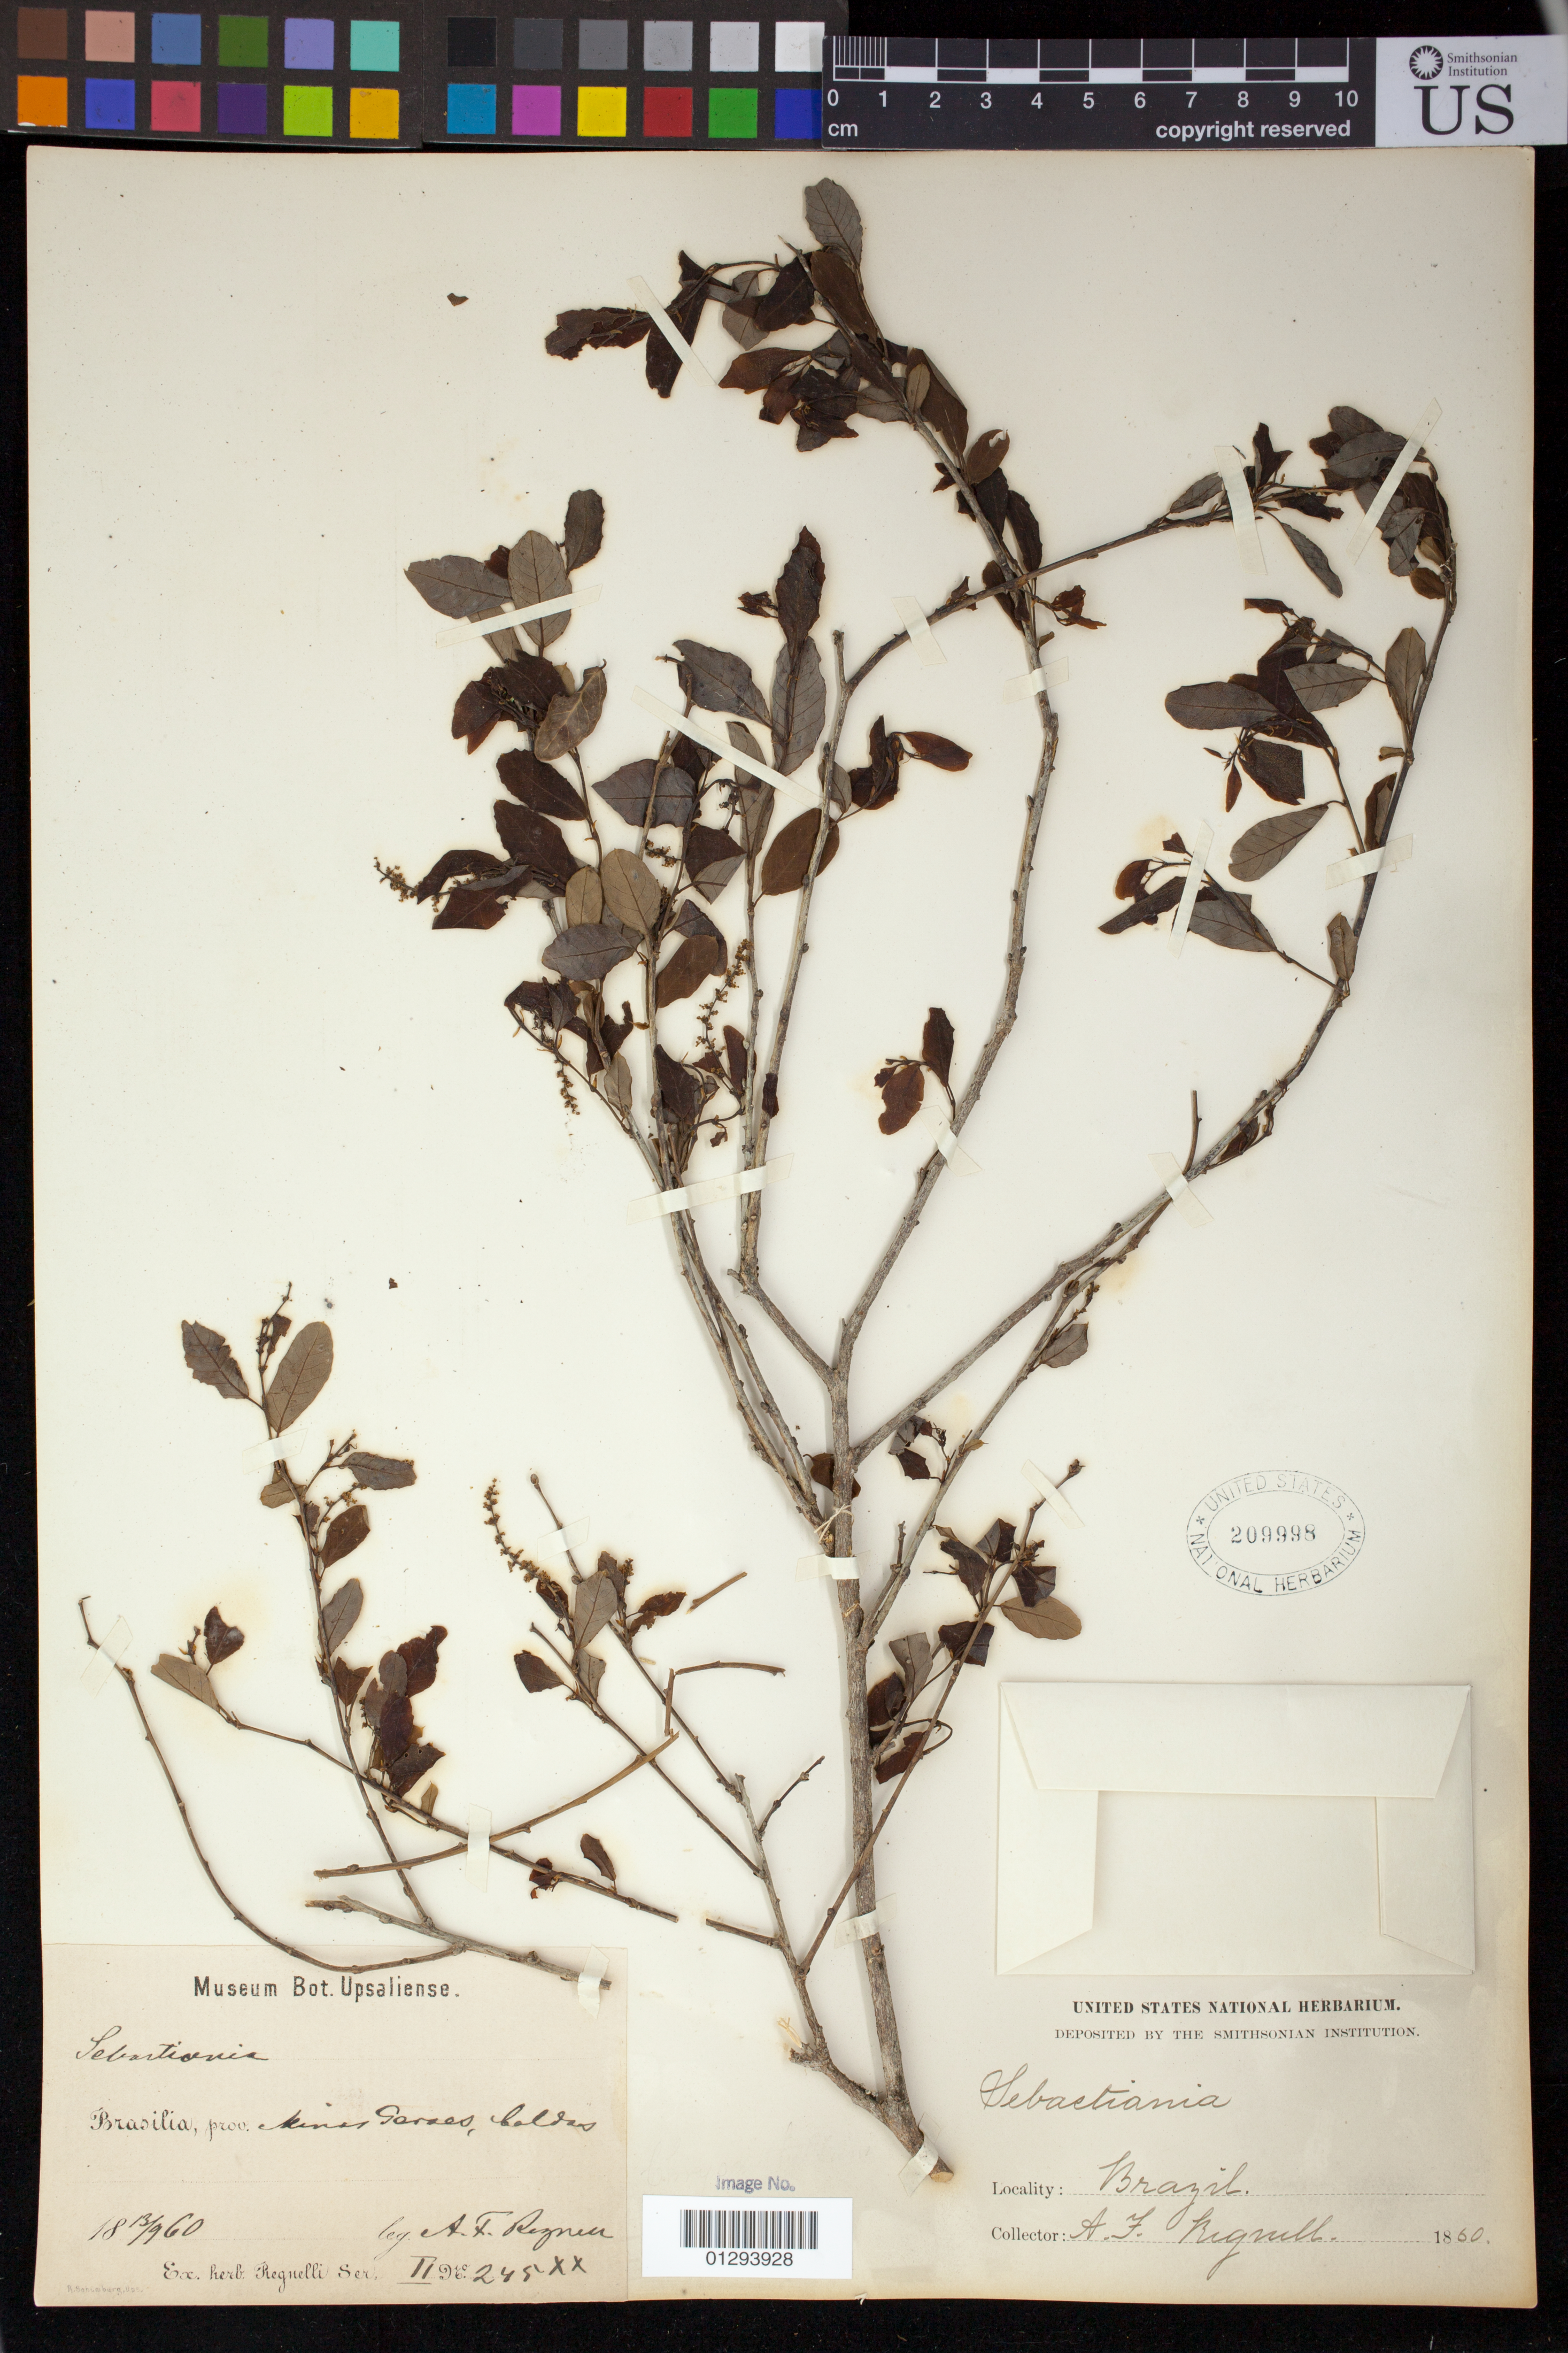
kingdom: Plantae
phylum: Tracheophyta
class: Magnoliopsida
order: Malpighiales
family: Euphorbiaceae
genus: Sebastiania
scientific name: Sebastiania commersoniana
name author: (Baill.) L.B. Sm. & Downs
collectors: A. F. Regnell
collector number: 245 xx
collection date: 1860-09-13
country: Brazil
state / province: Minas Gerais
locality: Caldas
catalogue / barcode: US 209998